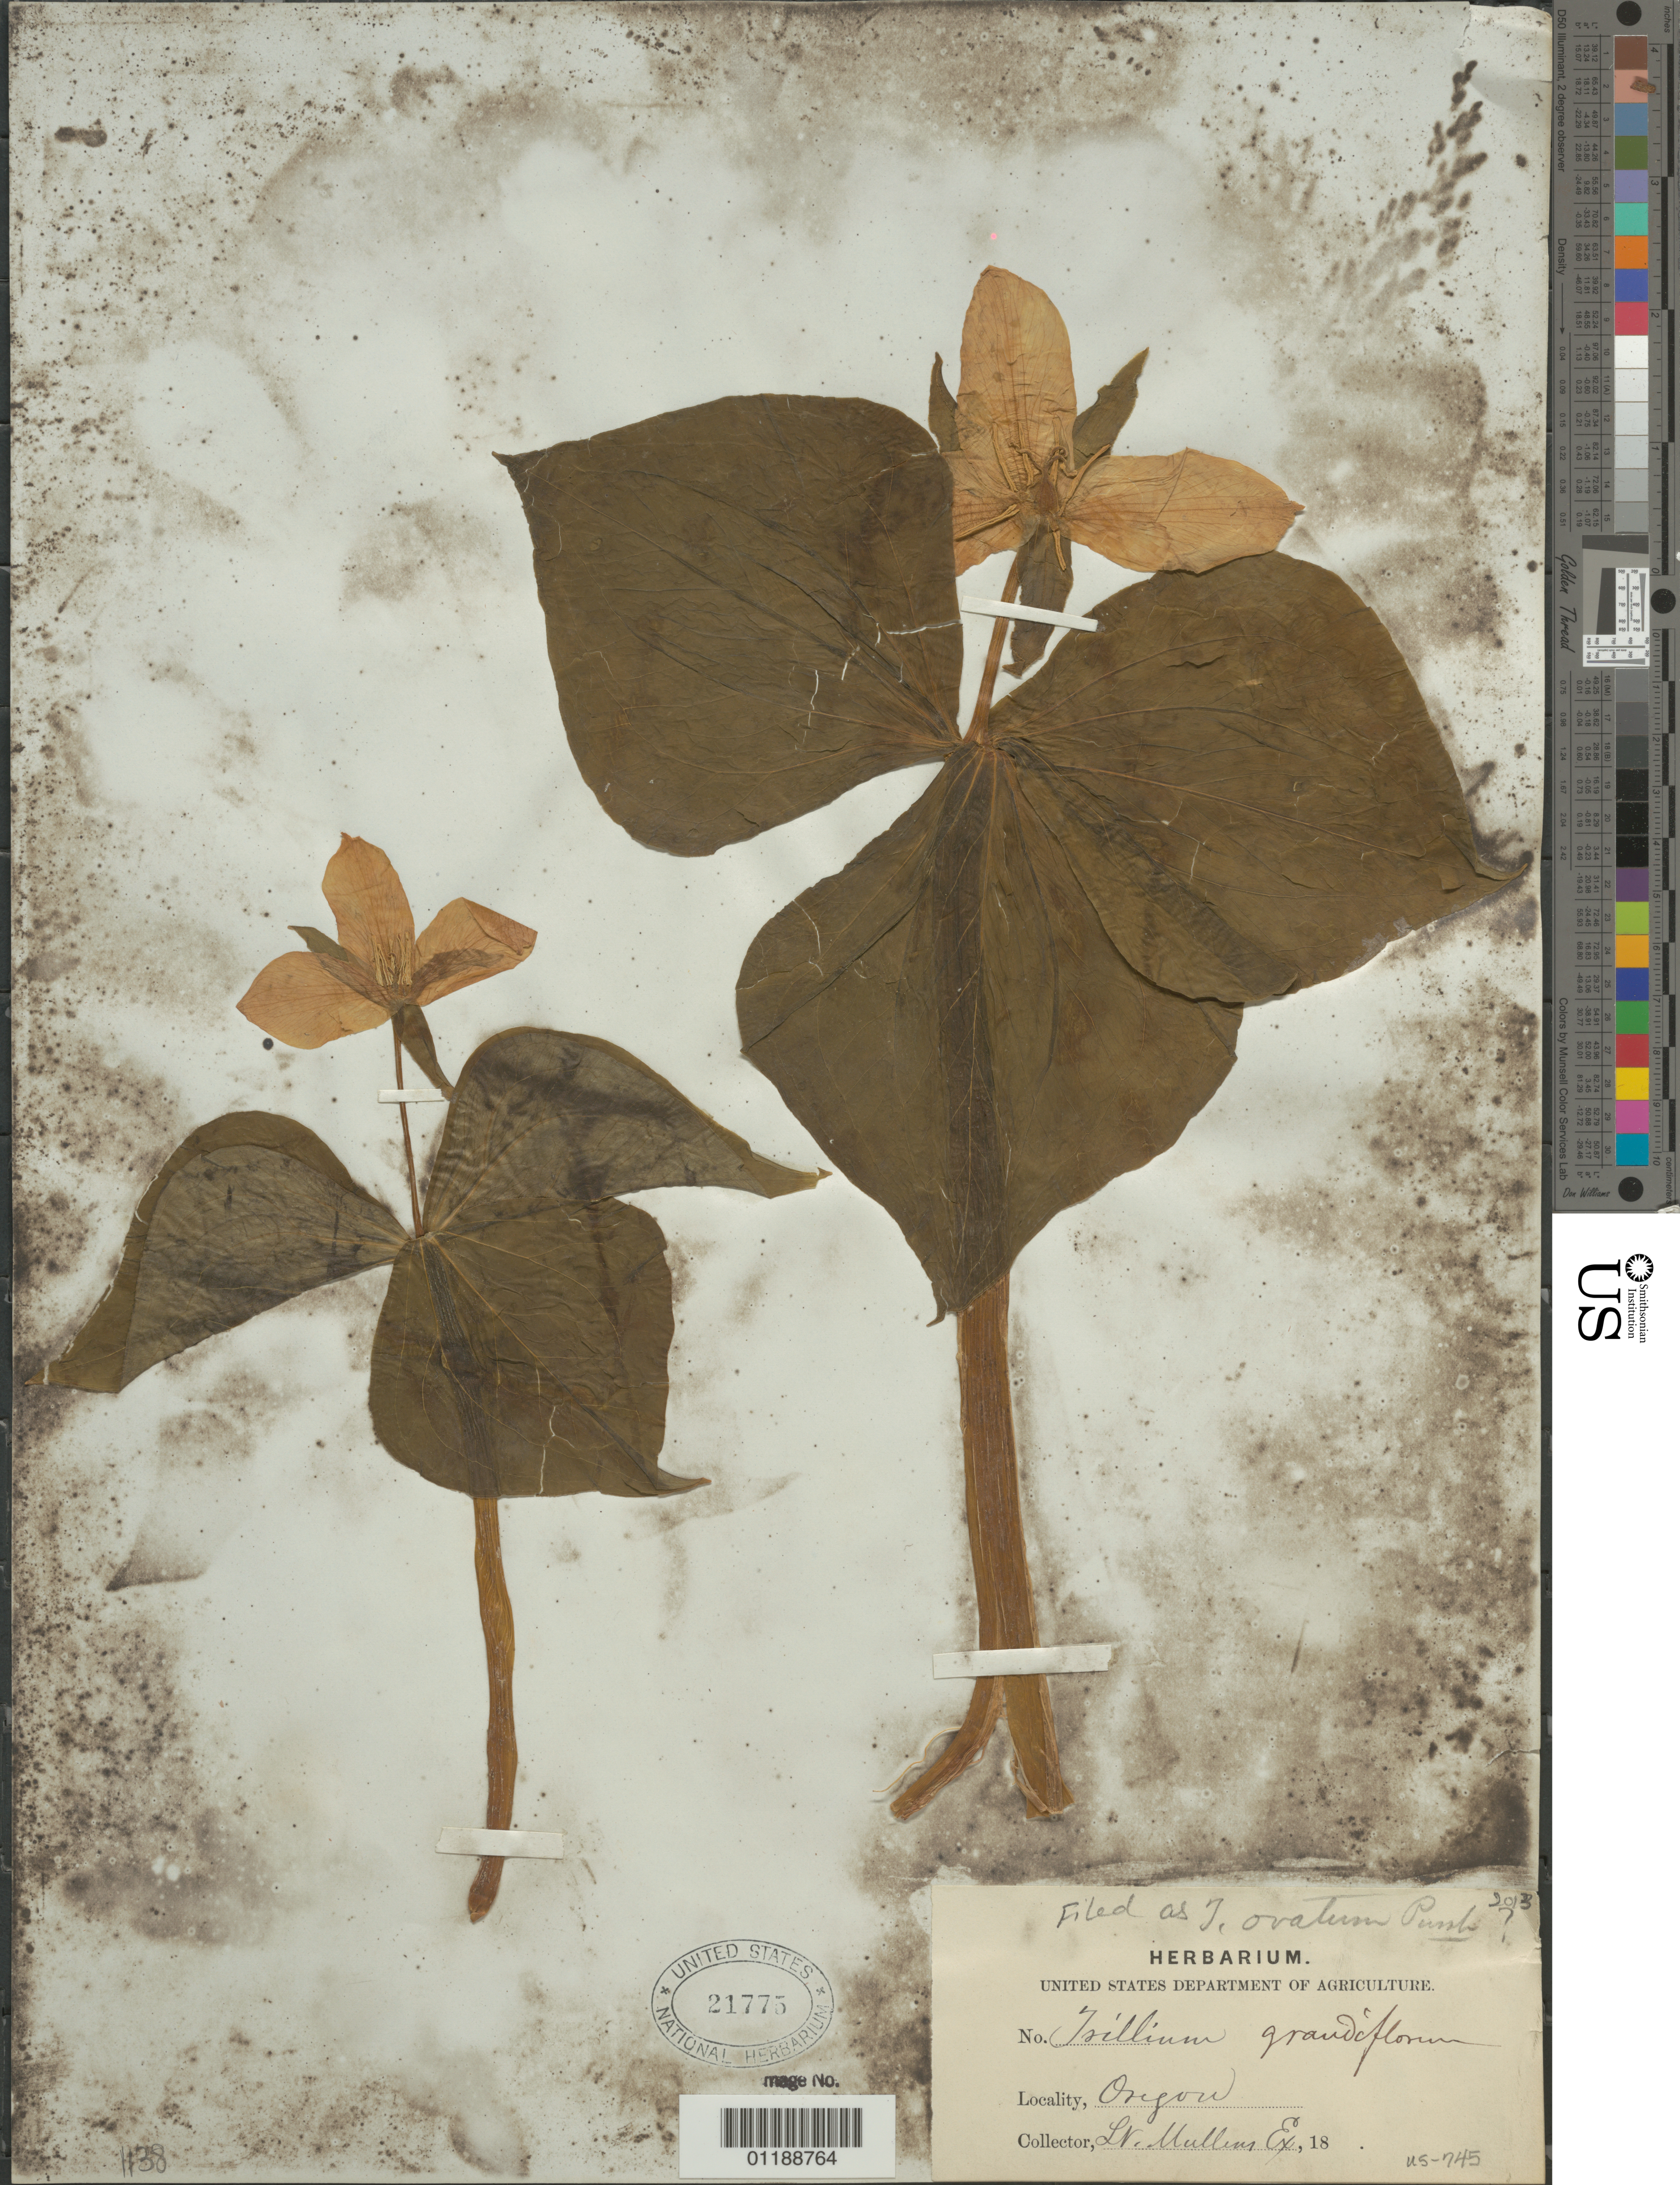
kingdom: Plantae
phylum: Tracheophyta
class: Liliopsida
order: Liliales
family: Melanthiaceae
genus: Trillium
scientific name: Trillium ovatum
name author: Pursh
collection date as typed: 18--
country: United States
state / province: Oregon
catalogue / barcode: US 21775